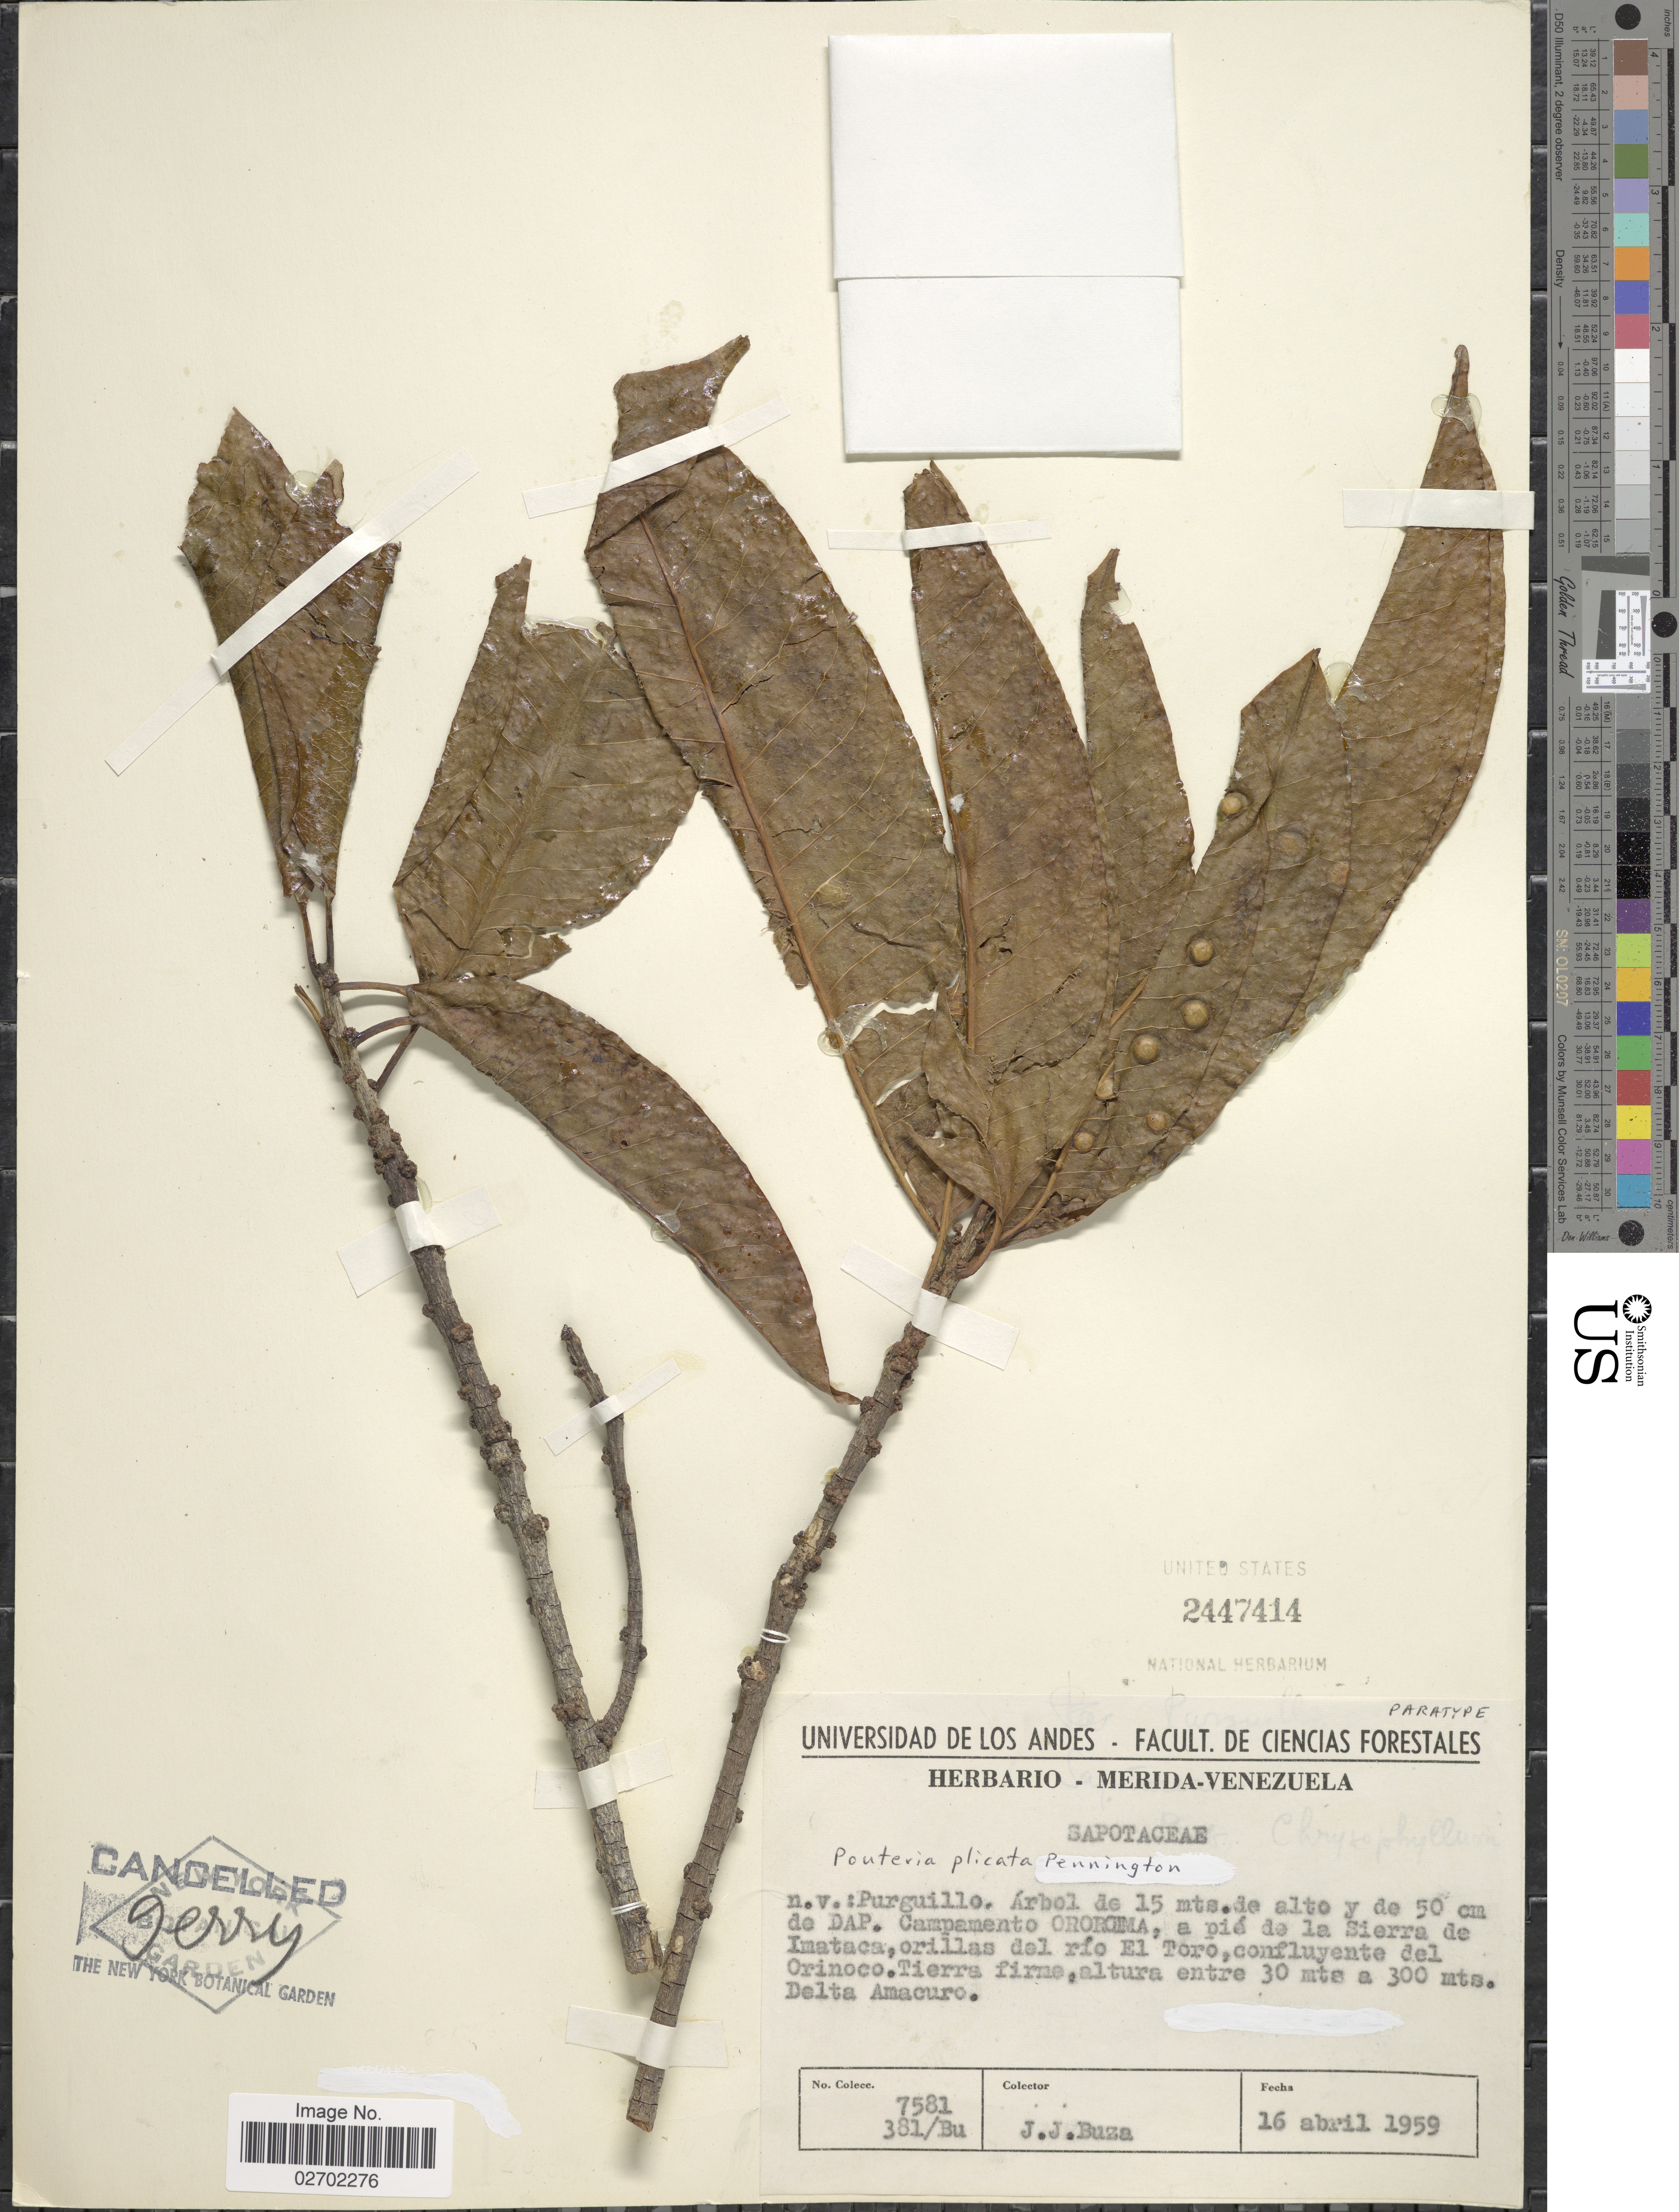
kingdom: Plantae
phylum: Tracheophyta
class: Magnoliopsida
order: Ericales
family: Sapotaceae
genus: Pouteria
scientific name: Pouteria plicata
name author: T.D. Penn.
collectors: J. Buza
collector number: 7581/381/Bu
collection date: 1959-04-16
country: Venezuela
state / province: Delta Amacuro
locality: Campamento Orocoima, apié de ka Sierra de Imataca, orillas del río El Toro, confluyente del Orinoco. Tierra firme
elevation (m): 30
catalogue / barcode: US 2447414